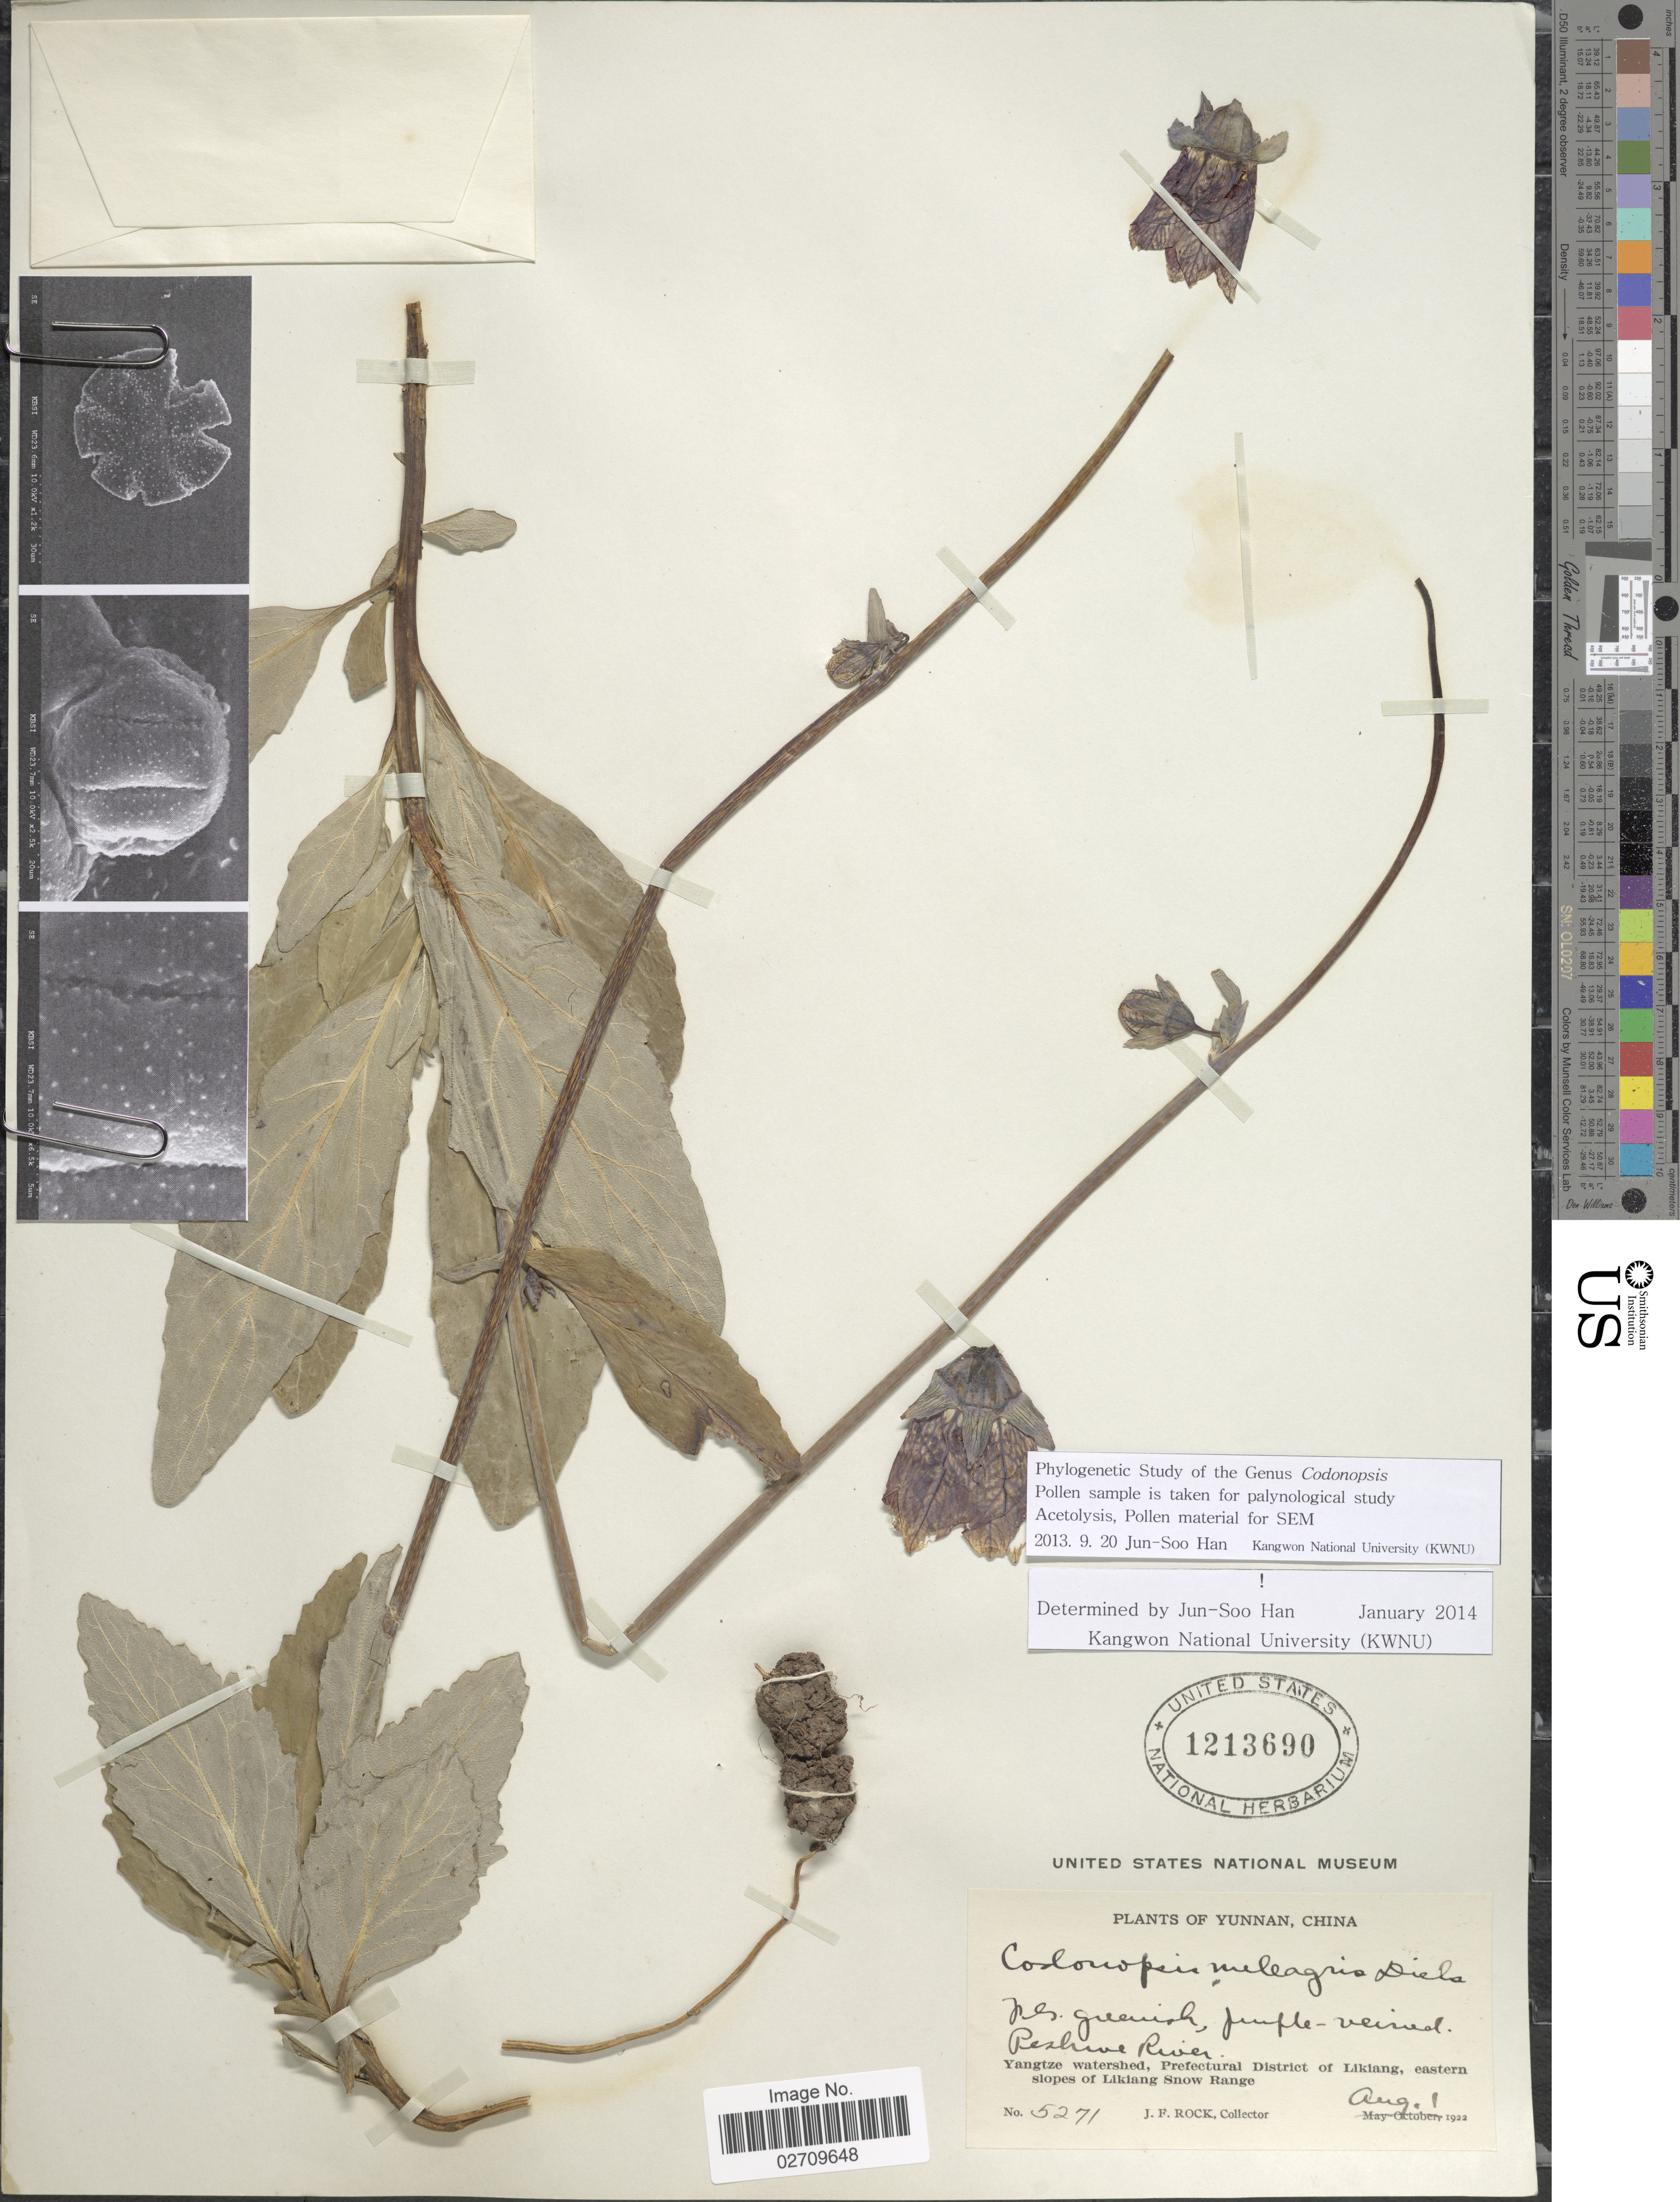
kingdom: Plantae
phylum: Tracheophyta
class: Magnoliopsida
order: Asterales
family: Campanulaceae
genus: Codonopsis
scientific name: Codonopsis meleagris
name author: Diels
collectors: J. F. Rock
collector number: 5271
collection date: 1922-08-01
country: China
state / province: Yunnan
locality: Peshive River, Yangtze watershed, Prefectural District of Likiang, eastern slopes of Likiang Snow Range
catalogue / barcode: US 1213690